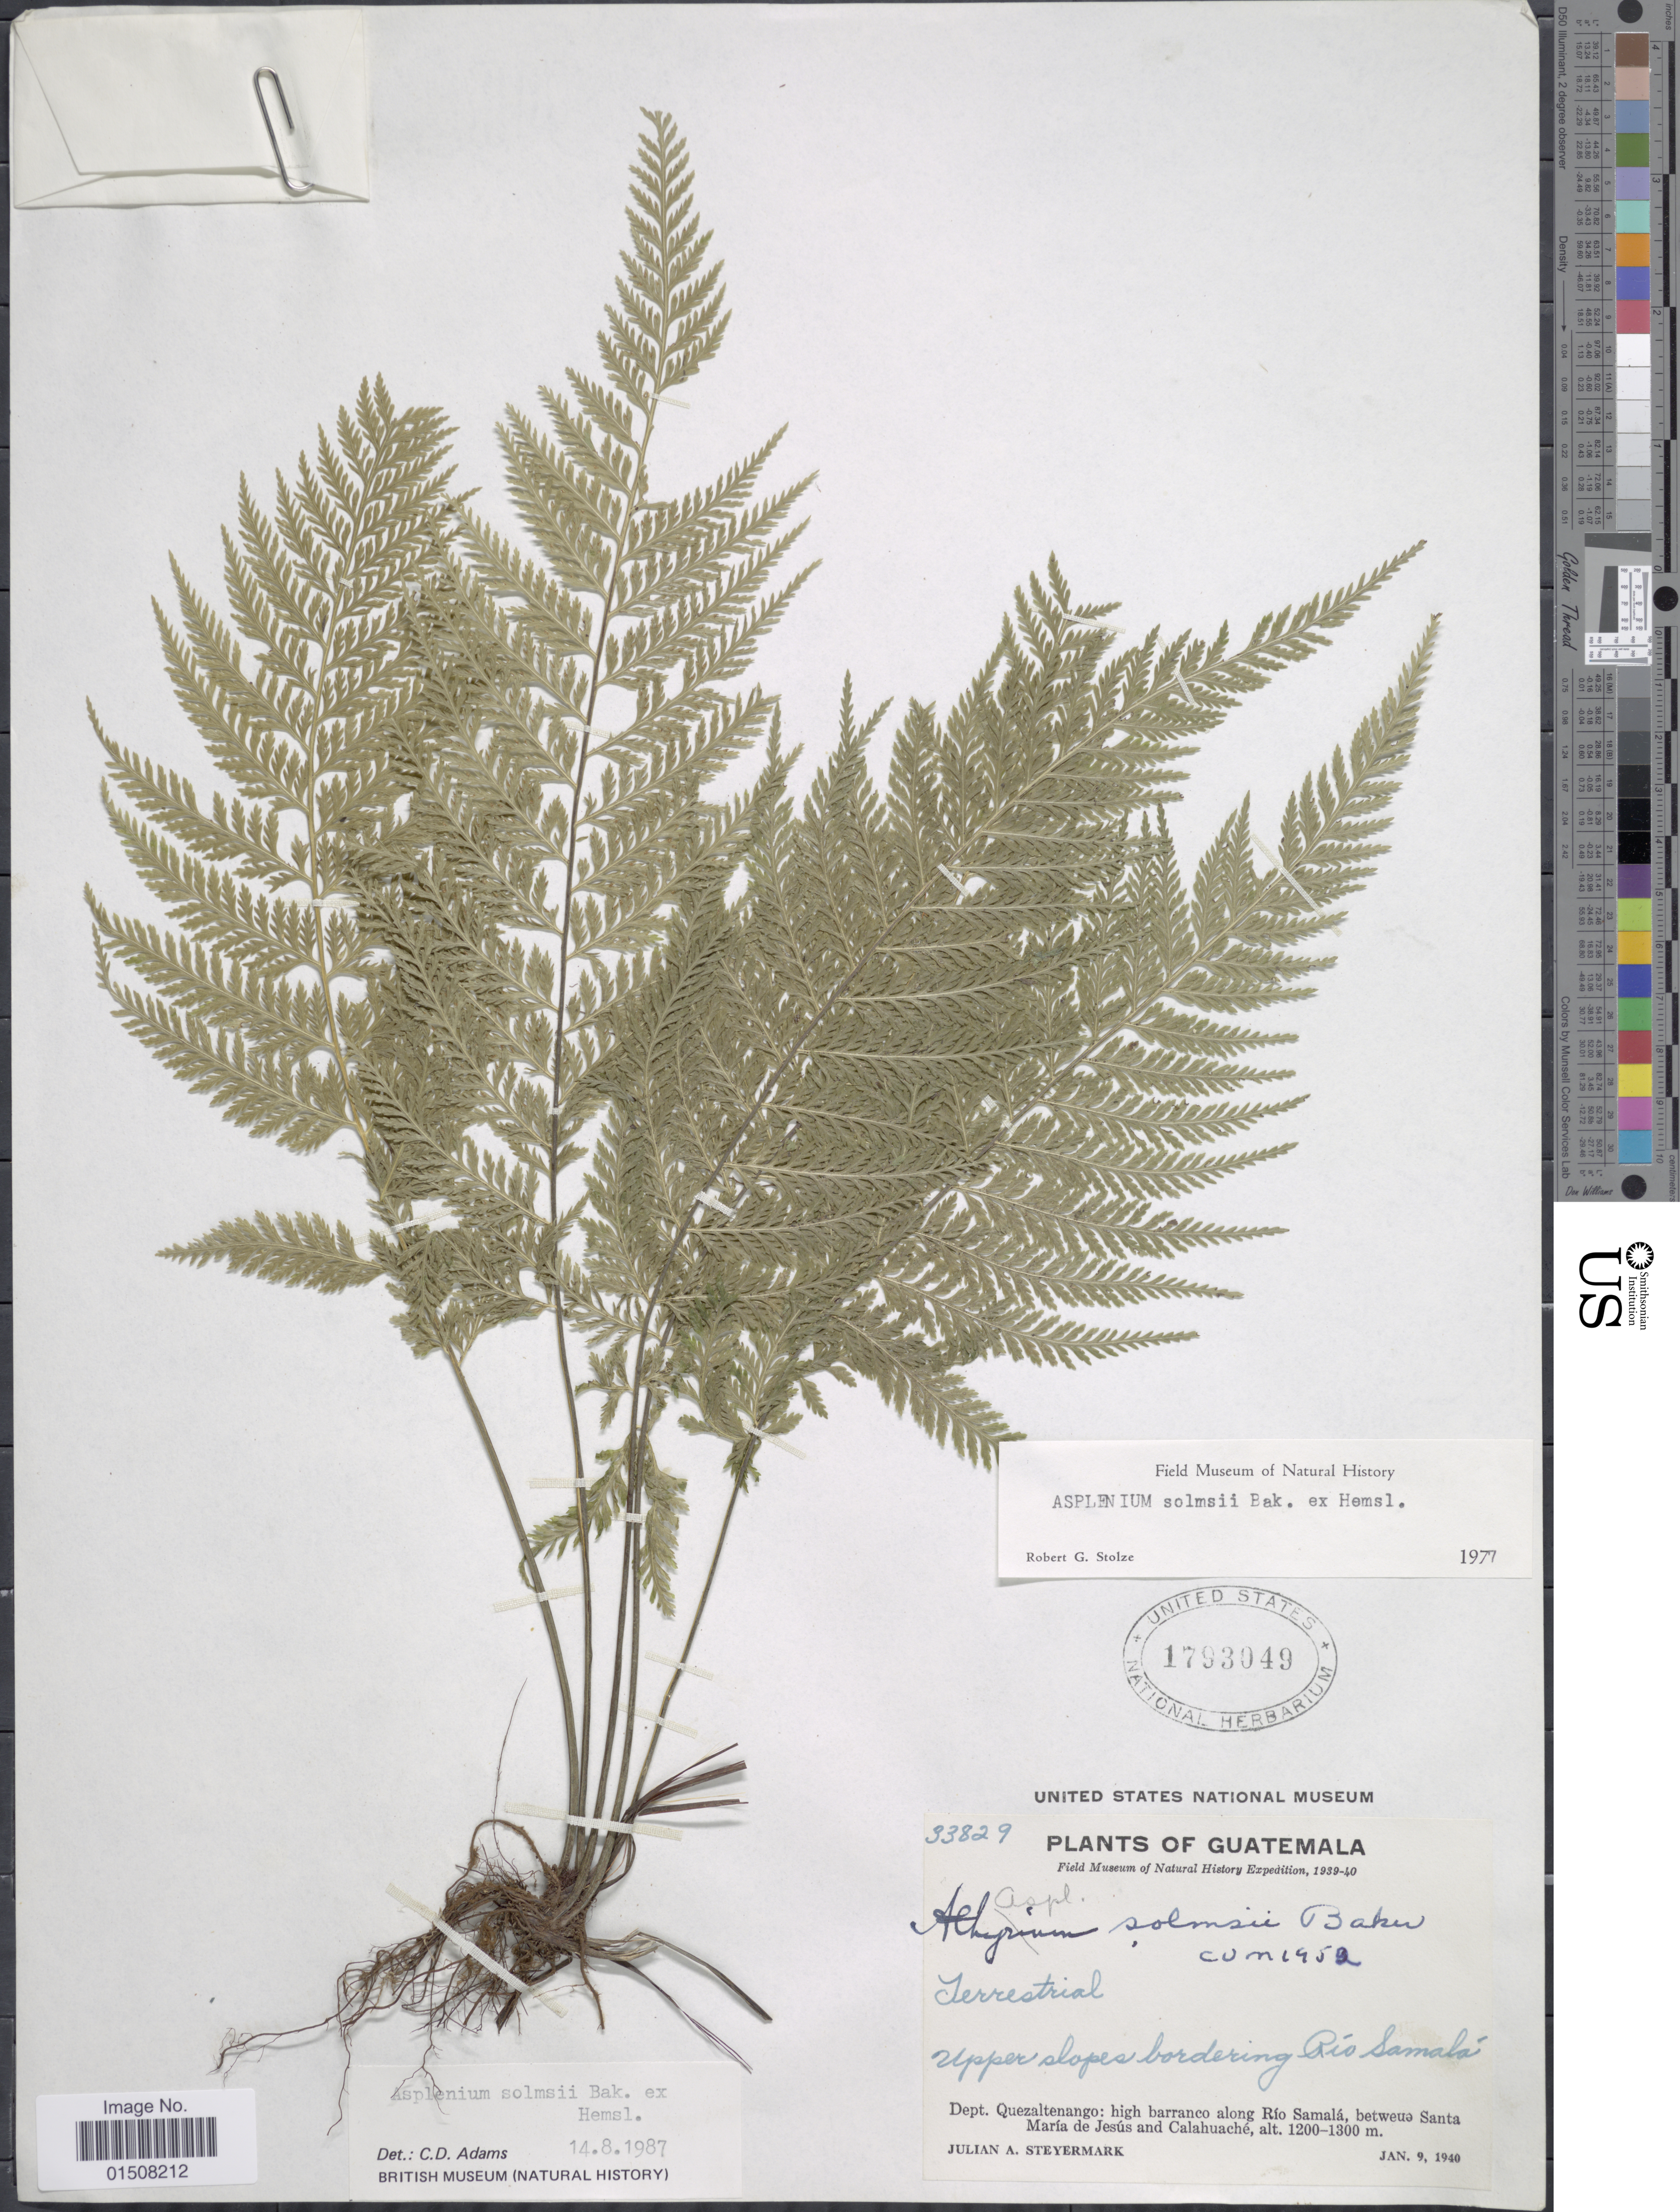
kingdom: Plantae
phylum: Tracheophyta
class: Polypodiopsida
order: Polypodiales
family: Aspleniaceae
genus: Asplenium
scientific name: Asplenium solmsii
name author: Baker ex J.H. Hemsl.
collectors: J. Steyermark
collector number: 33829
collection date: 1940-01-09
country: Guatemala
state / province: Quetzaltenango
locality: High barranco along Rio Samala, between Santa Maria de Jesus and Calahuache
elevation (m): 1200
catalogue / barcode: US 1793049